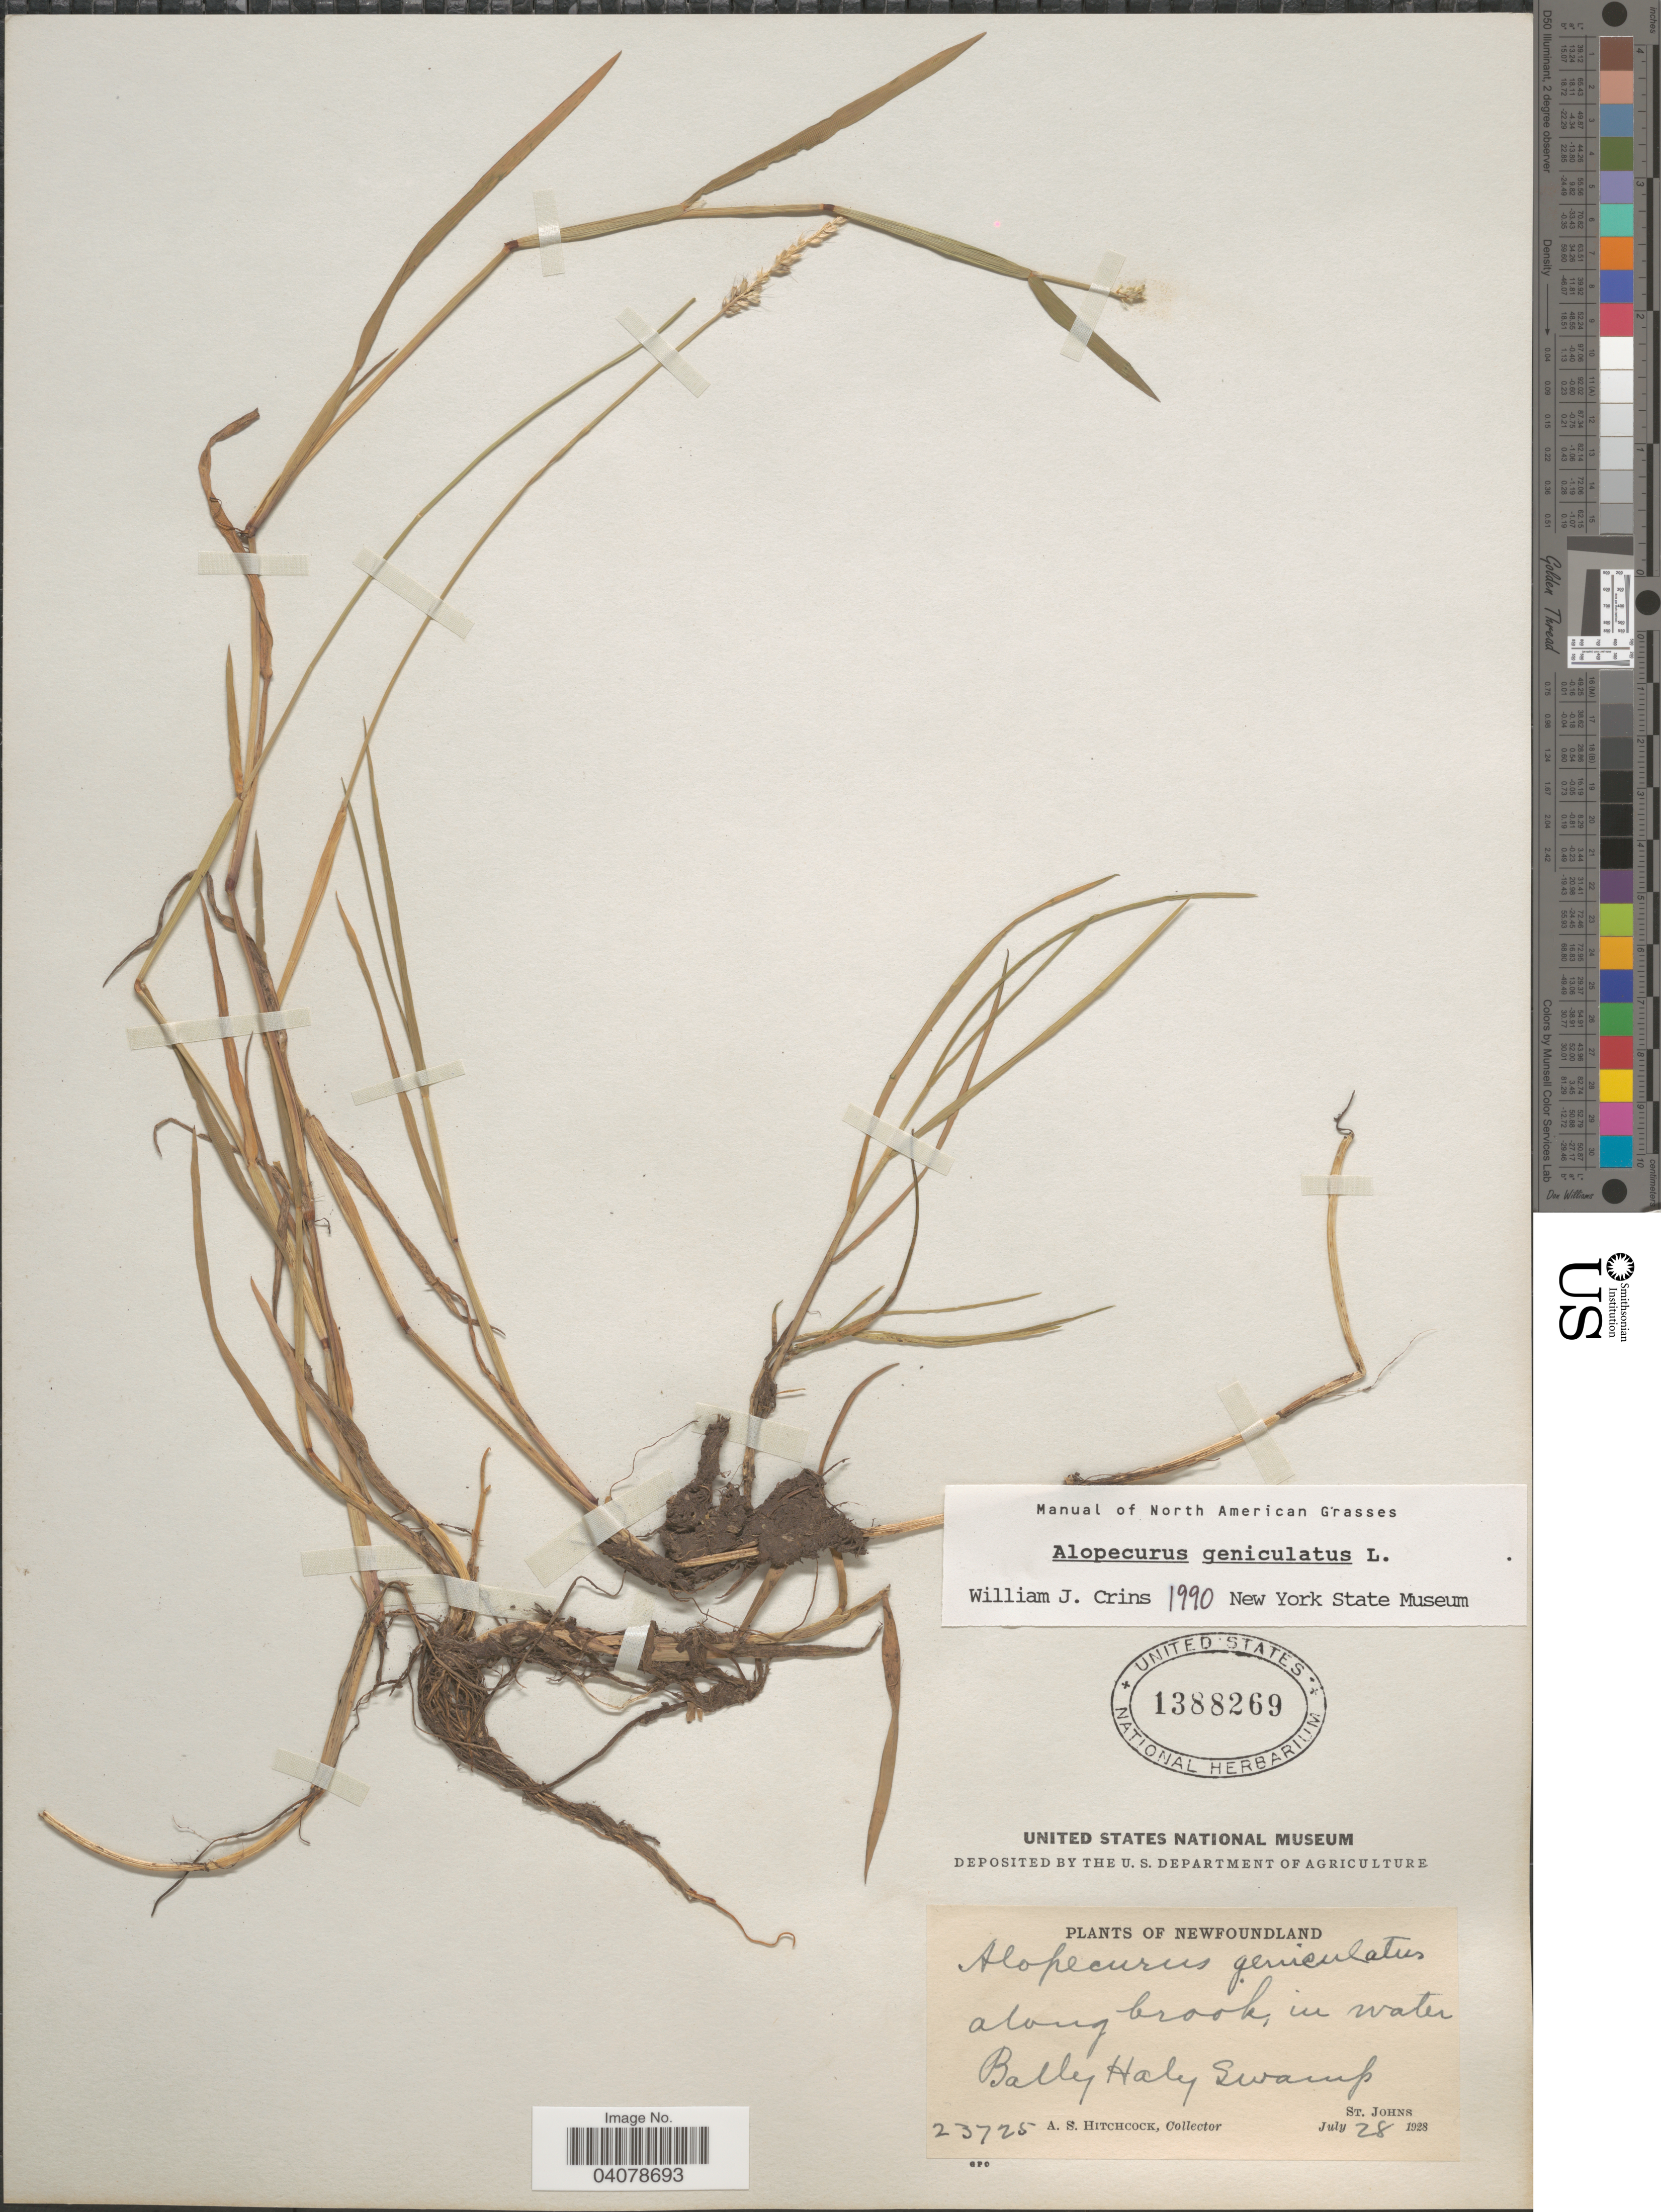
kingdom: Plantae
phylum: Tracheophyta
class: Liliopsida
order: Poales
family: Poaceae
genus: Alopecurus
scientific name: Alopecurus geniculatus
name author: L.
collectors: A. S. Hitchcock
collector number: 23725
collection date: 1928-07-28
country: Canada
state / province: Newfoundland and Labrador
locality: Along brook, in water Bally Haly Swamp. St. Johns.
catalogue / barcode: US 1388269